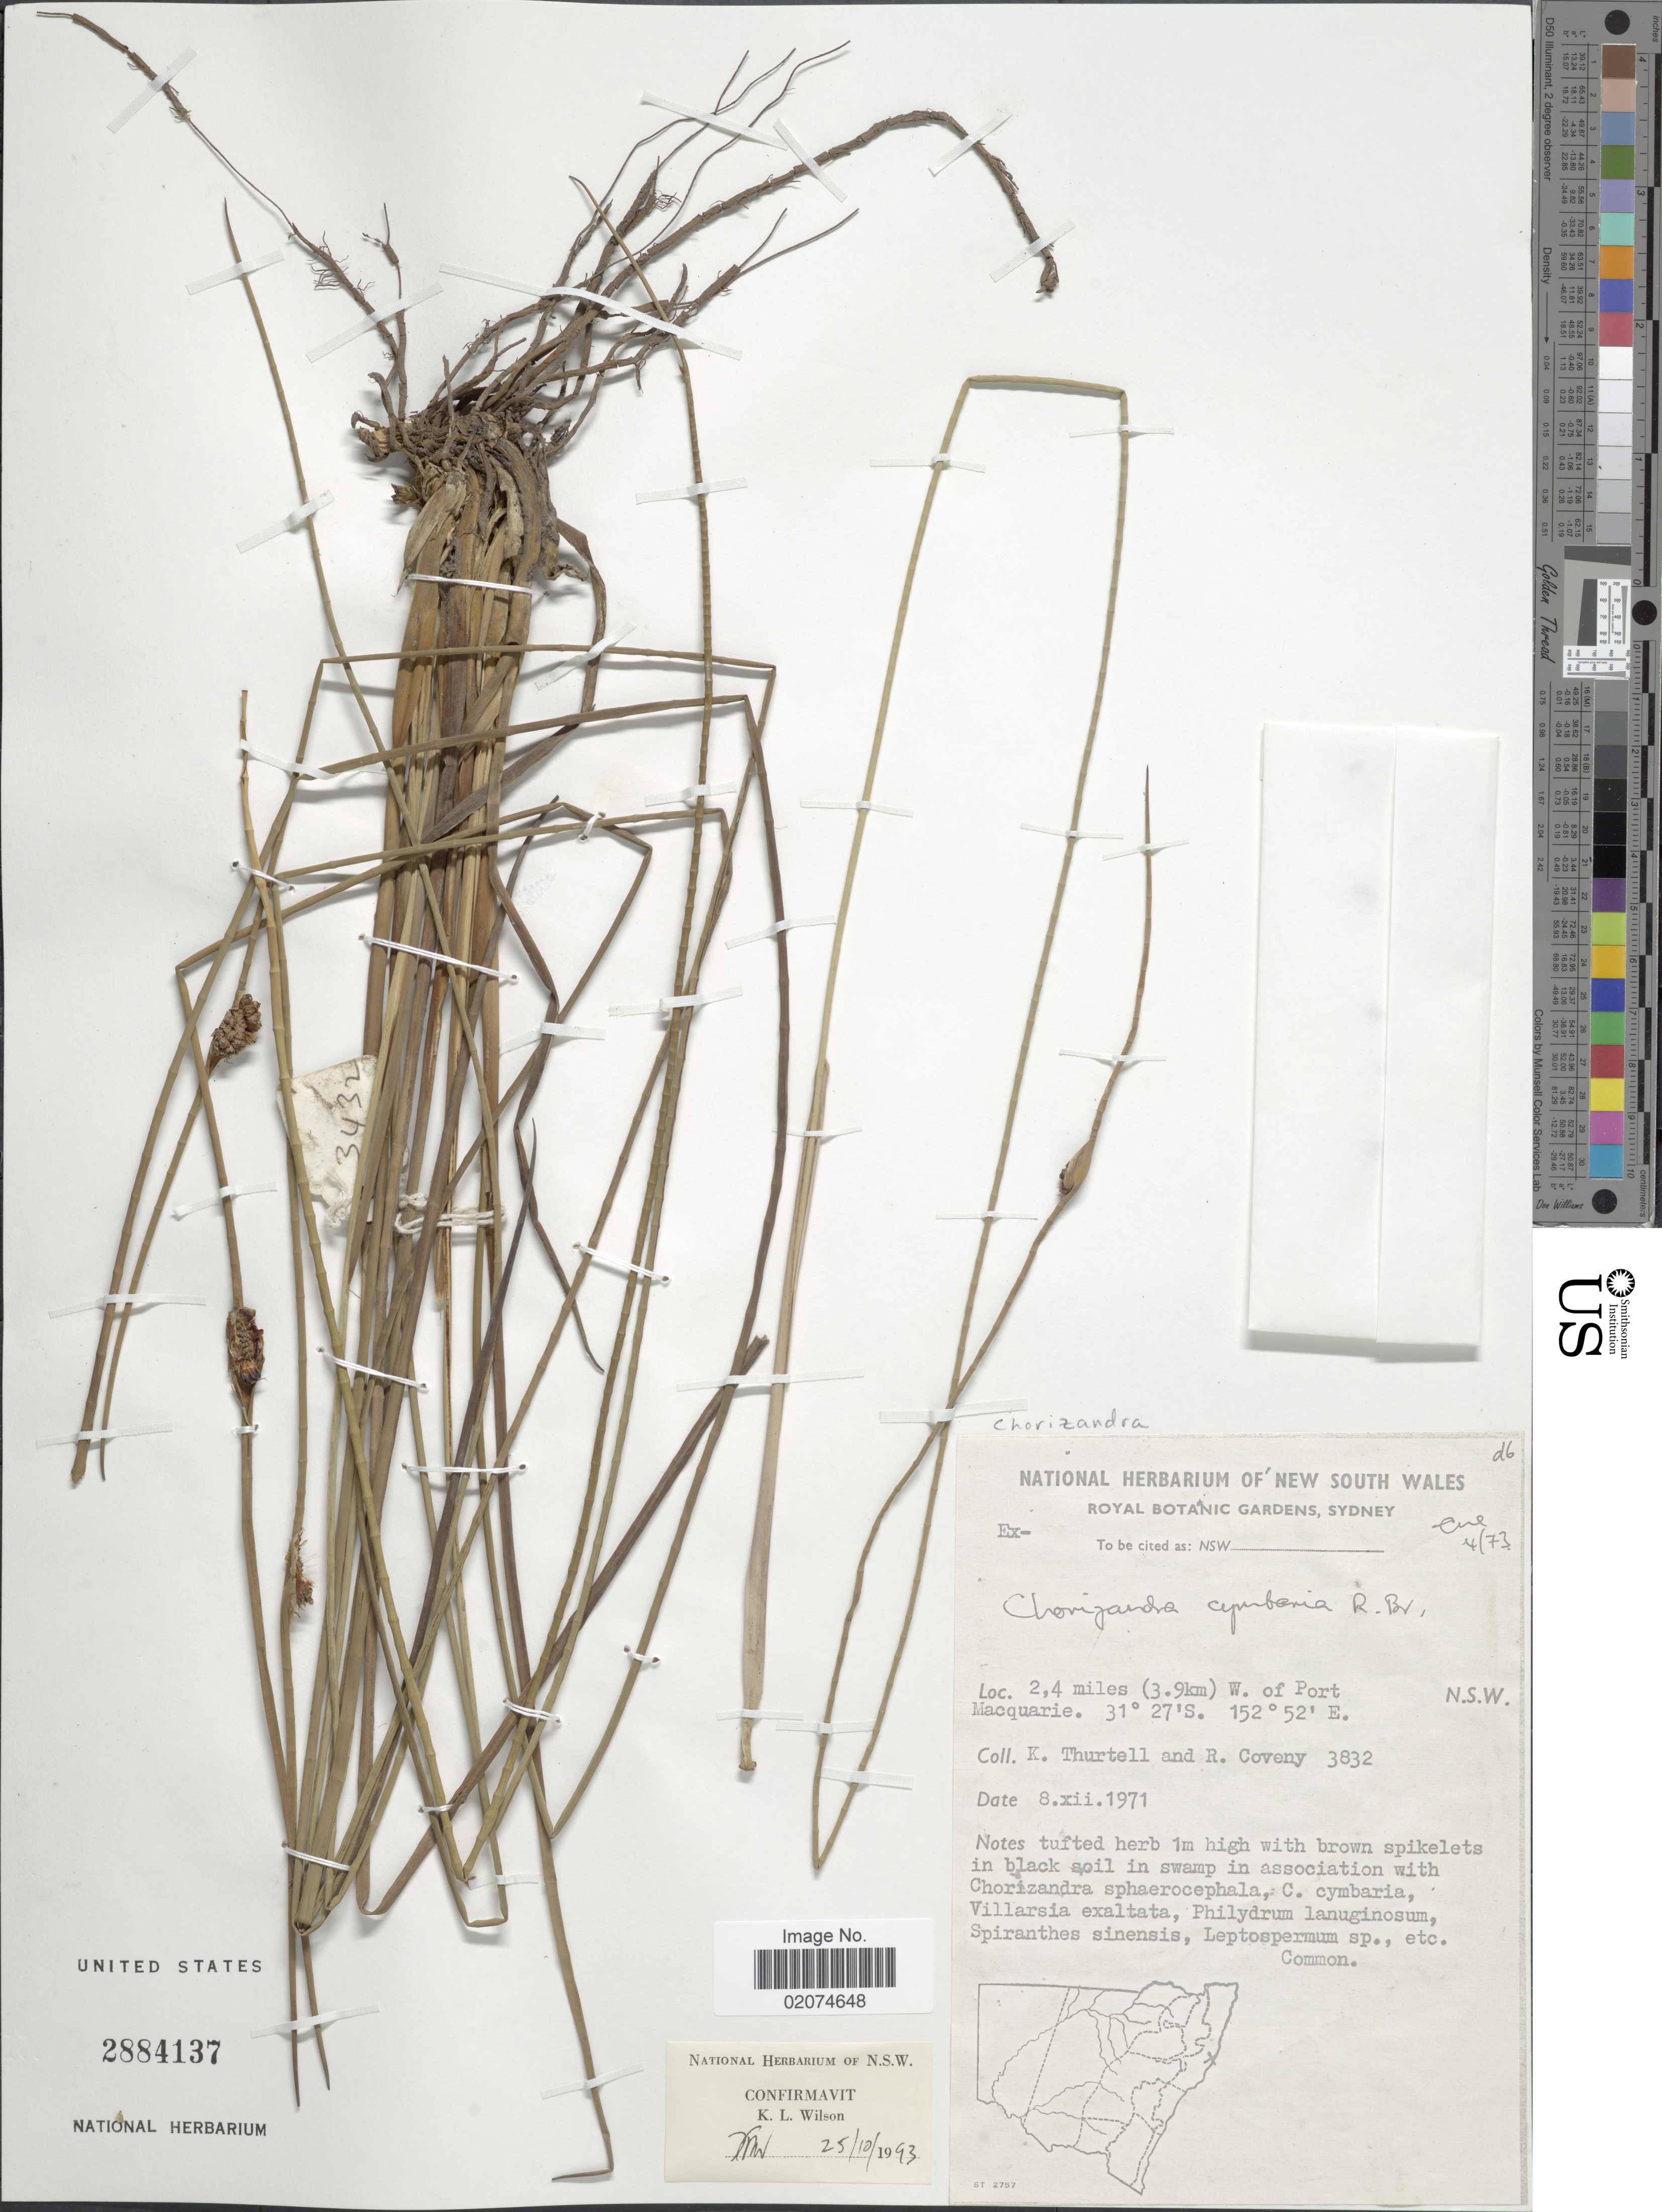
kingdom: Plantae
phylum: Tracheophyta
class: Liliopsida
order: Poales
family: Cyperaceae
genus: Chorizandra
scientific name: Chorizandra cymbaria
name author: R. Br.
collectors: K. Thurtell & R. Coveny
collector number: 3832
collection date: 1971-12-08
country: Australia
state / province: New South Wales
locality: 2.4 miles (3,9 km) W of Port Macquarie. N.S.W.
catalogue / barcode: US 2884137